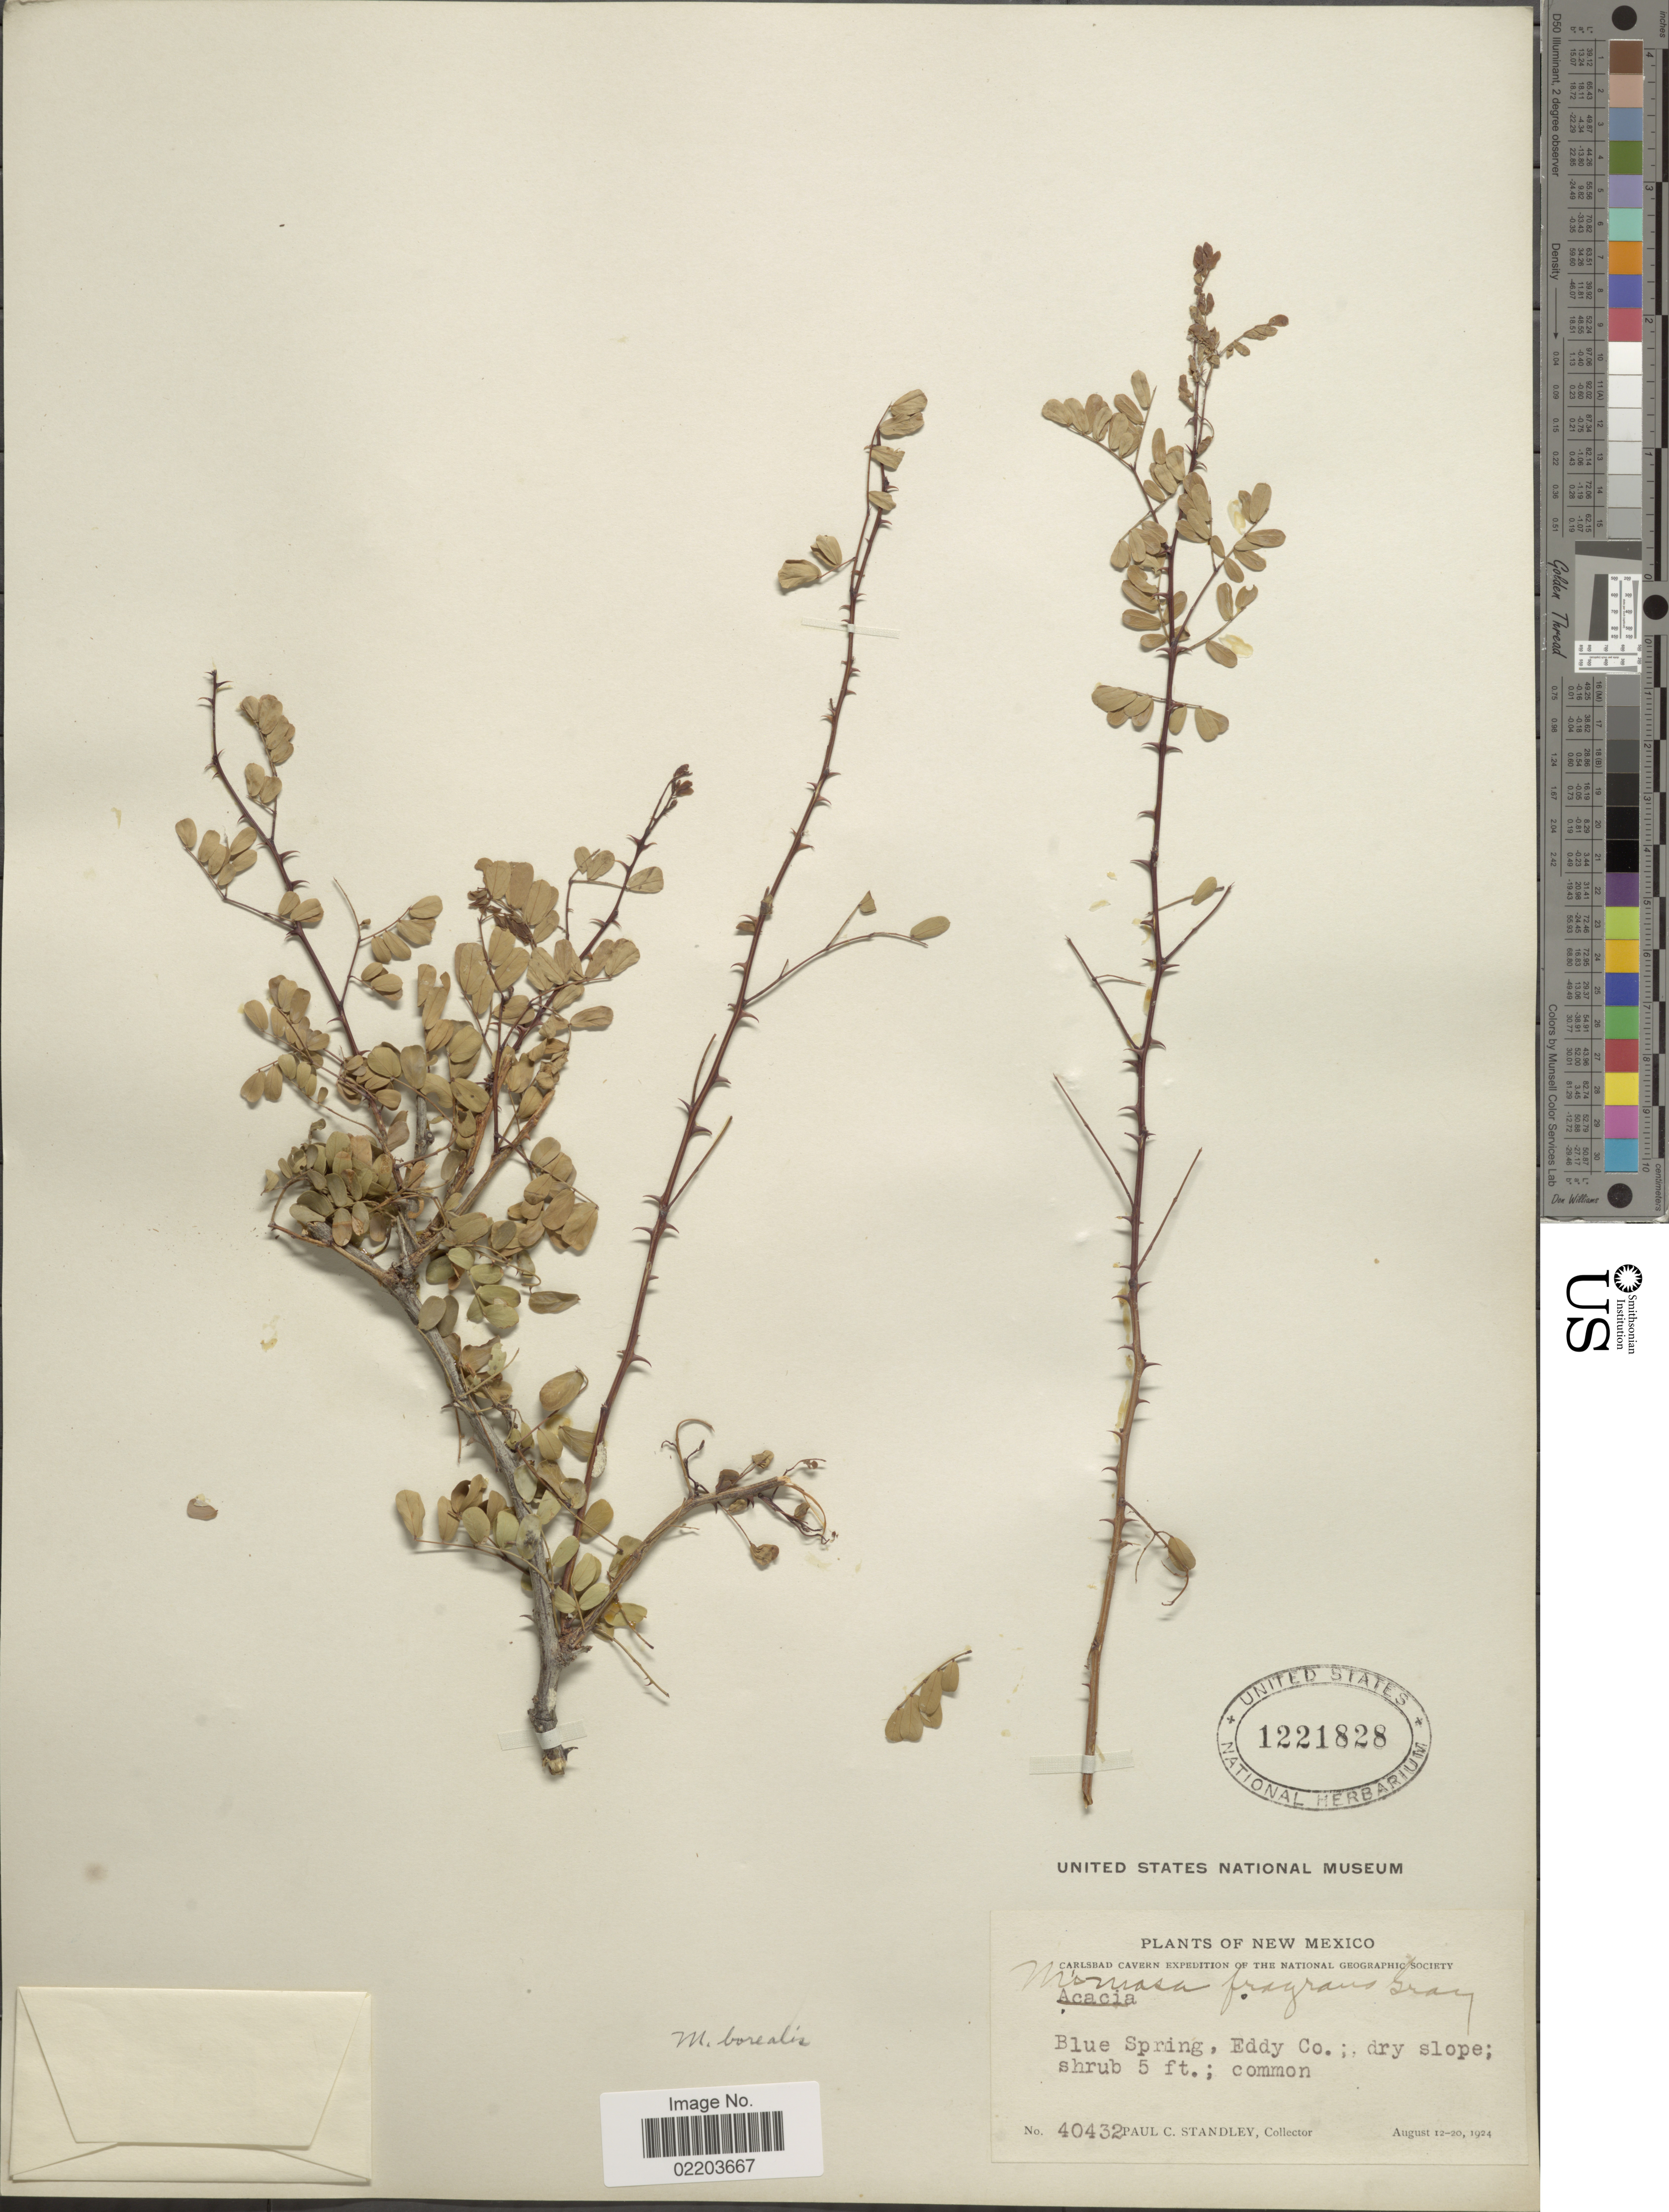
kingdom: Plantae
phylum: Tracheophyta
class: Magnoliopsida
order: Fabales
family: Fabaceae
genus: Mimosa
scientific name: Mimosa borealis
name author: A. Gray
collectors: P. C. Standley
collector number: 40432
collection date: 1924-08-12/1924-08-20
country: United States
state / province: New Mexico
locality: Carlsbad Cavern, Blue Spring, Eddy Co; dry slope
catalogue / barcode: US 1221828